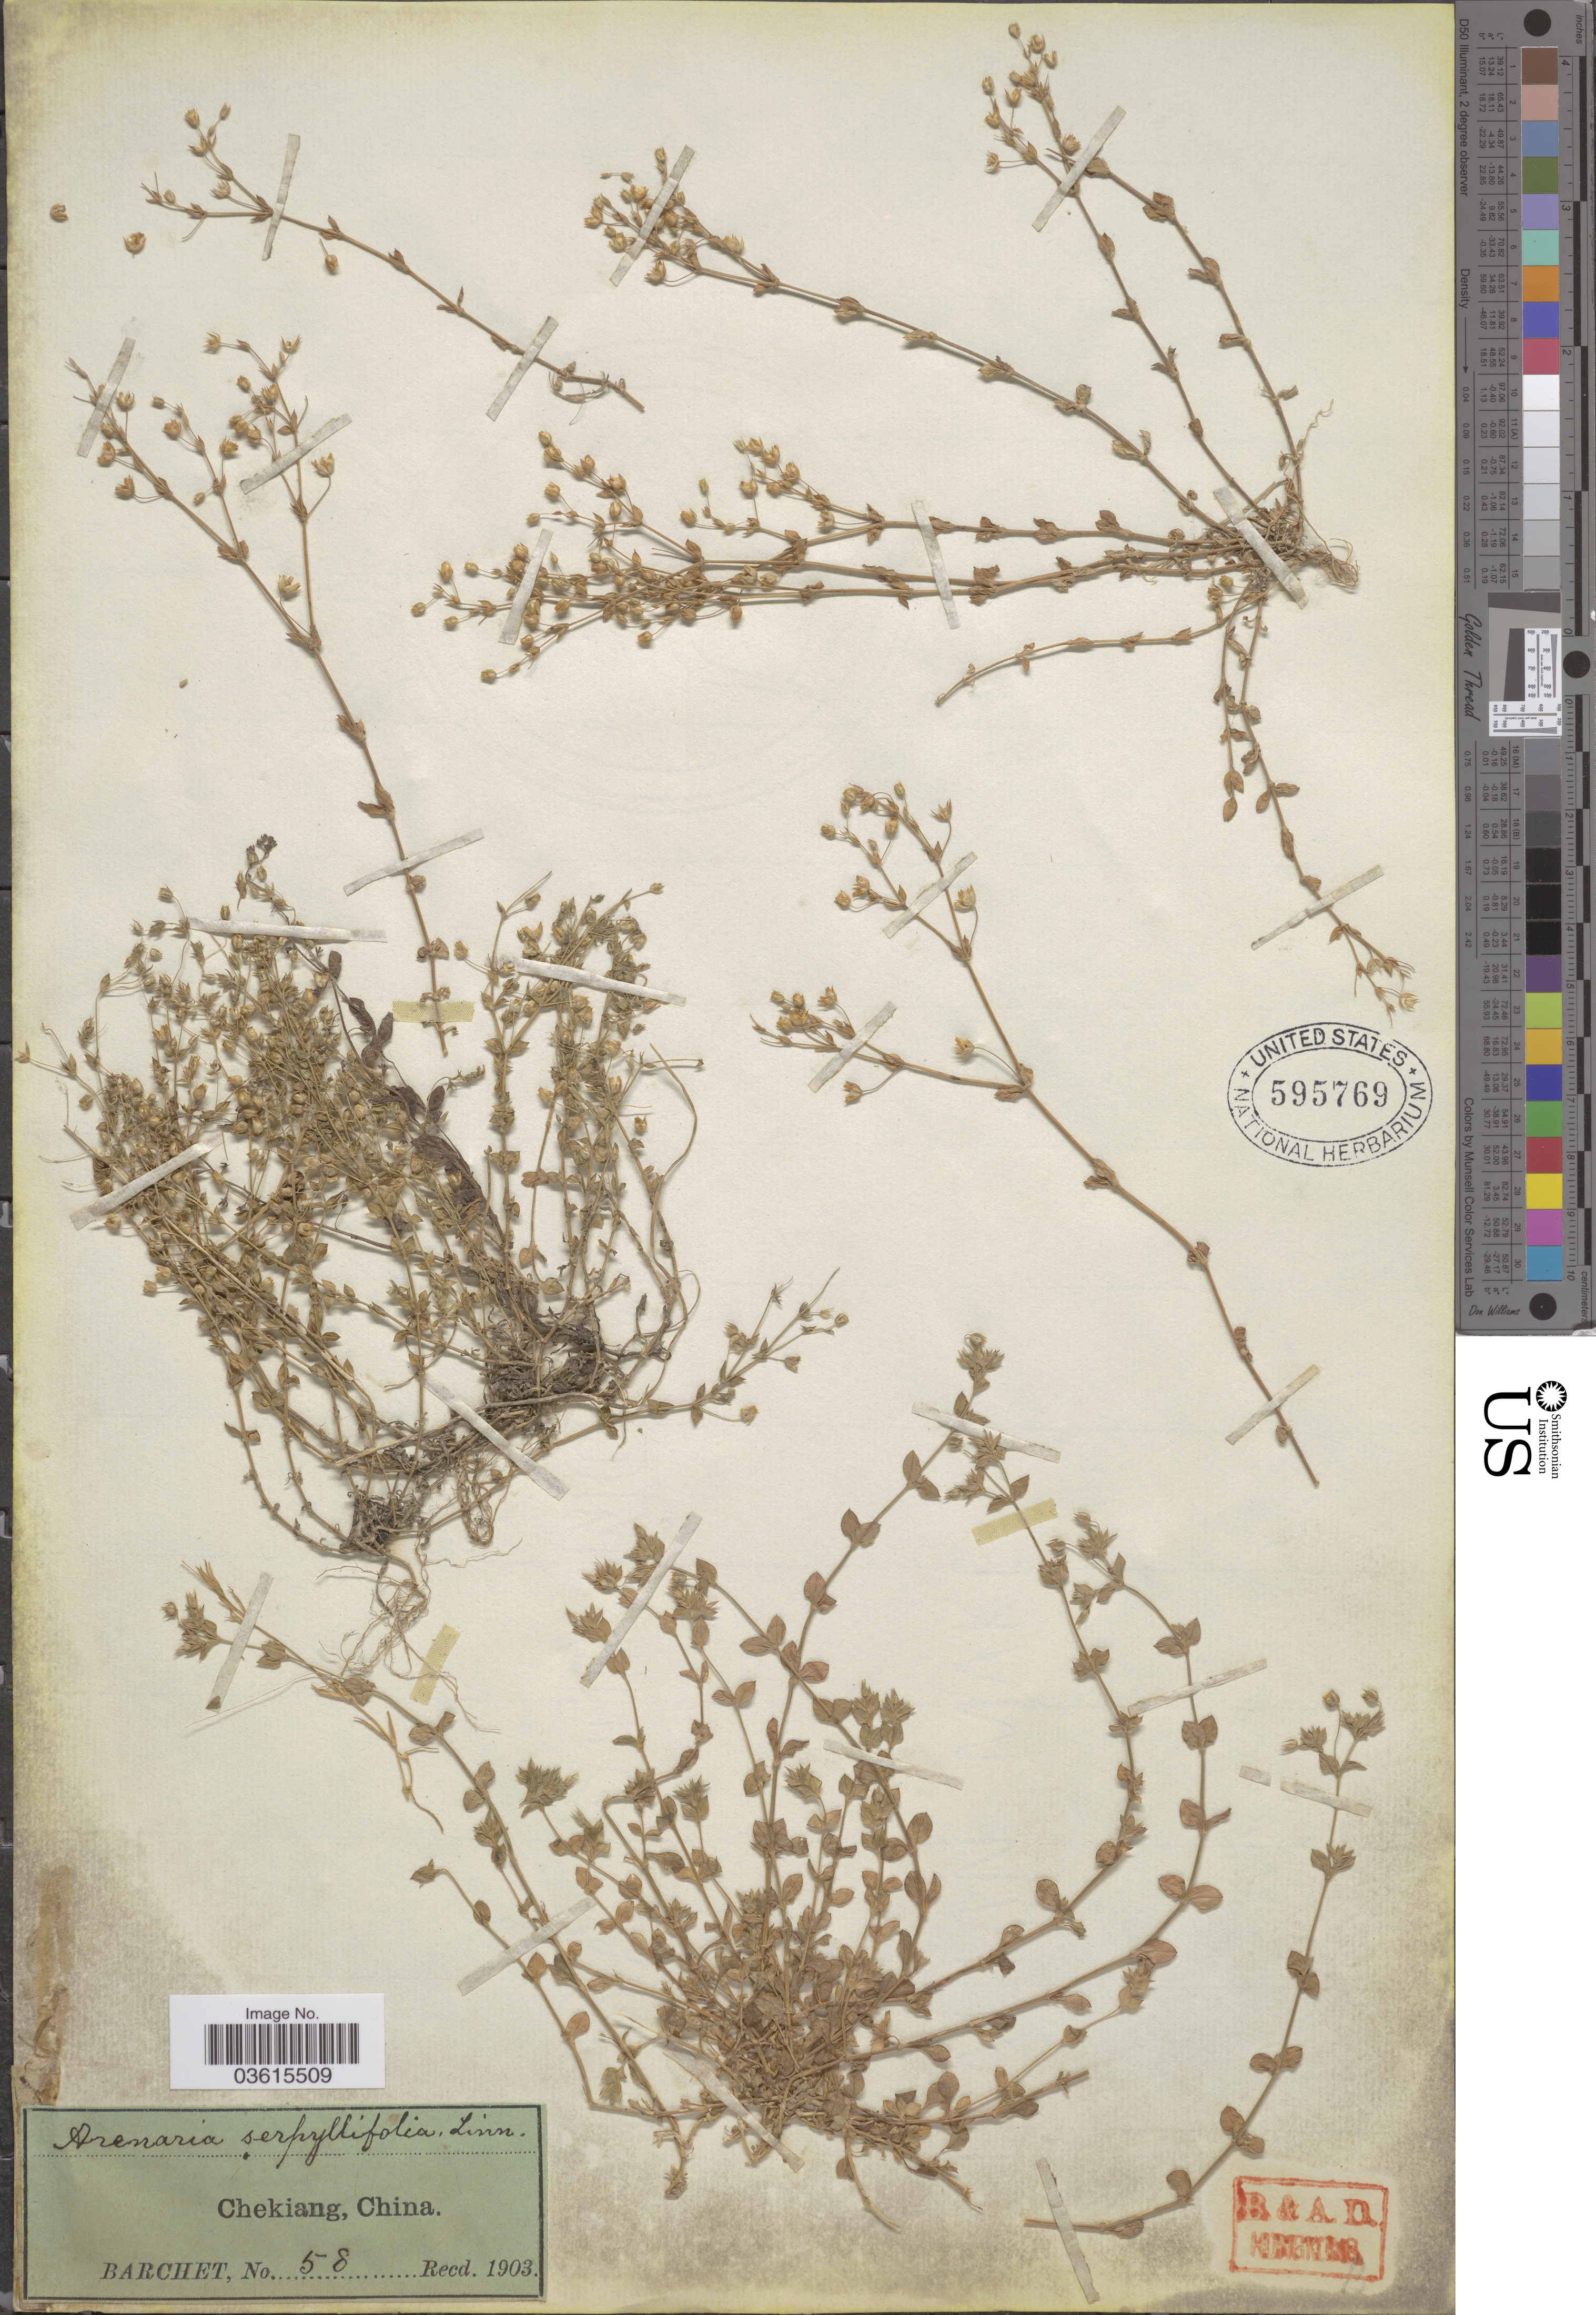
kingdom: Plantae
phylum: Tracheophyta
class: Magnoliopsida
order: Caryophyllales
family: Caryophyllaceae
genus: Arenaria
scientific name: Arenaria serpyllifolia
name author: L.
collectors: Barchet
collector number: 58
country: China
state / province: Zhejiang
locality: Chekiang.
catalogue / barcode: US 595769